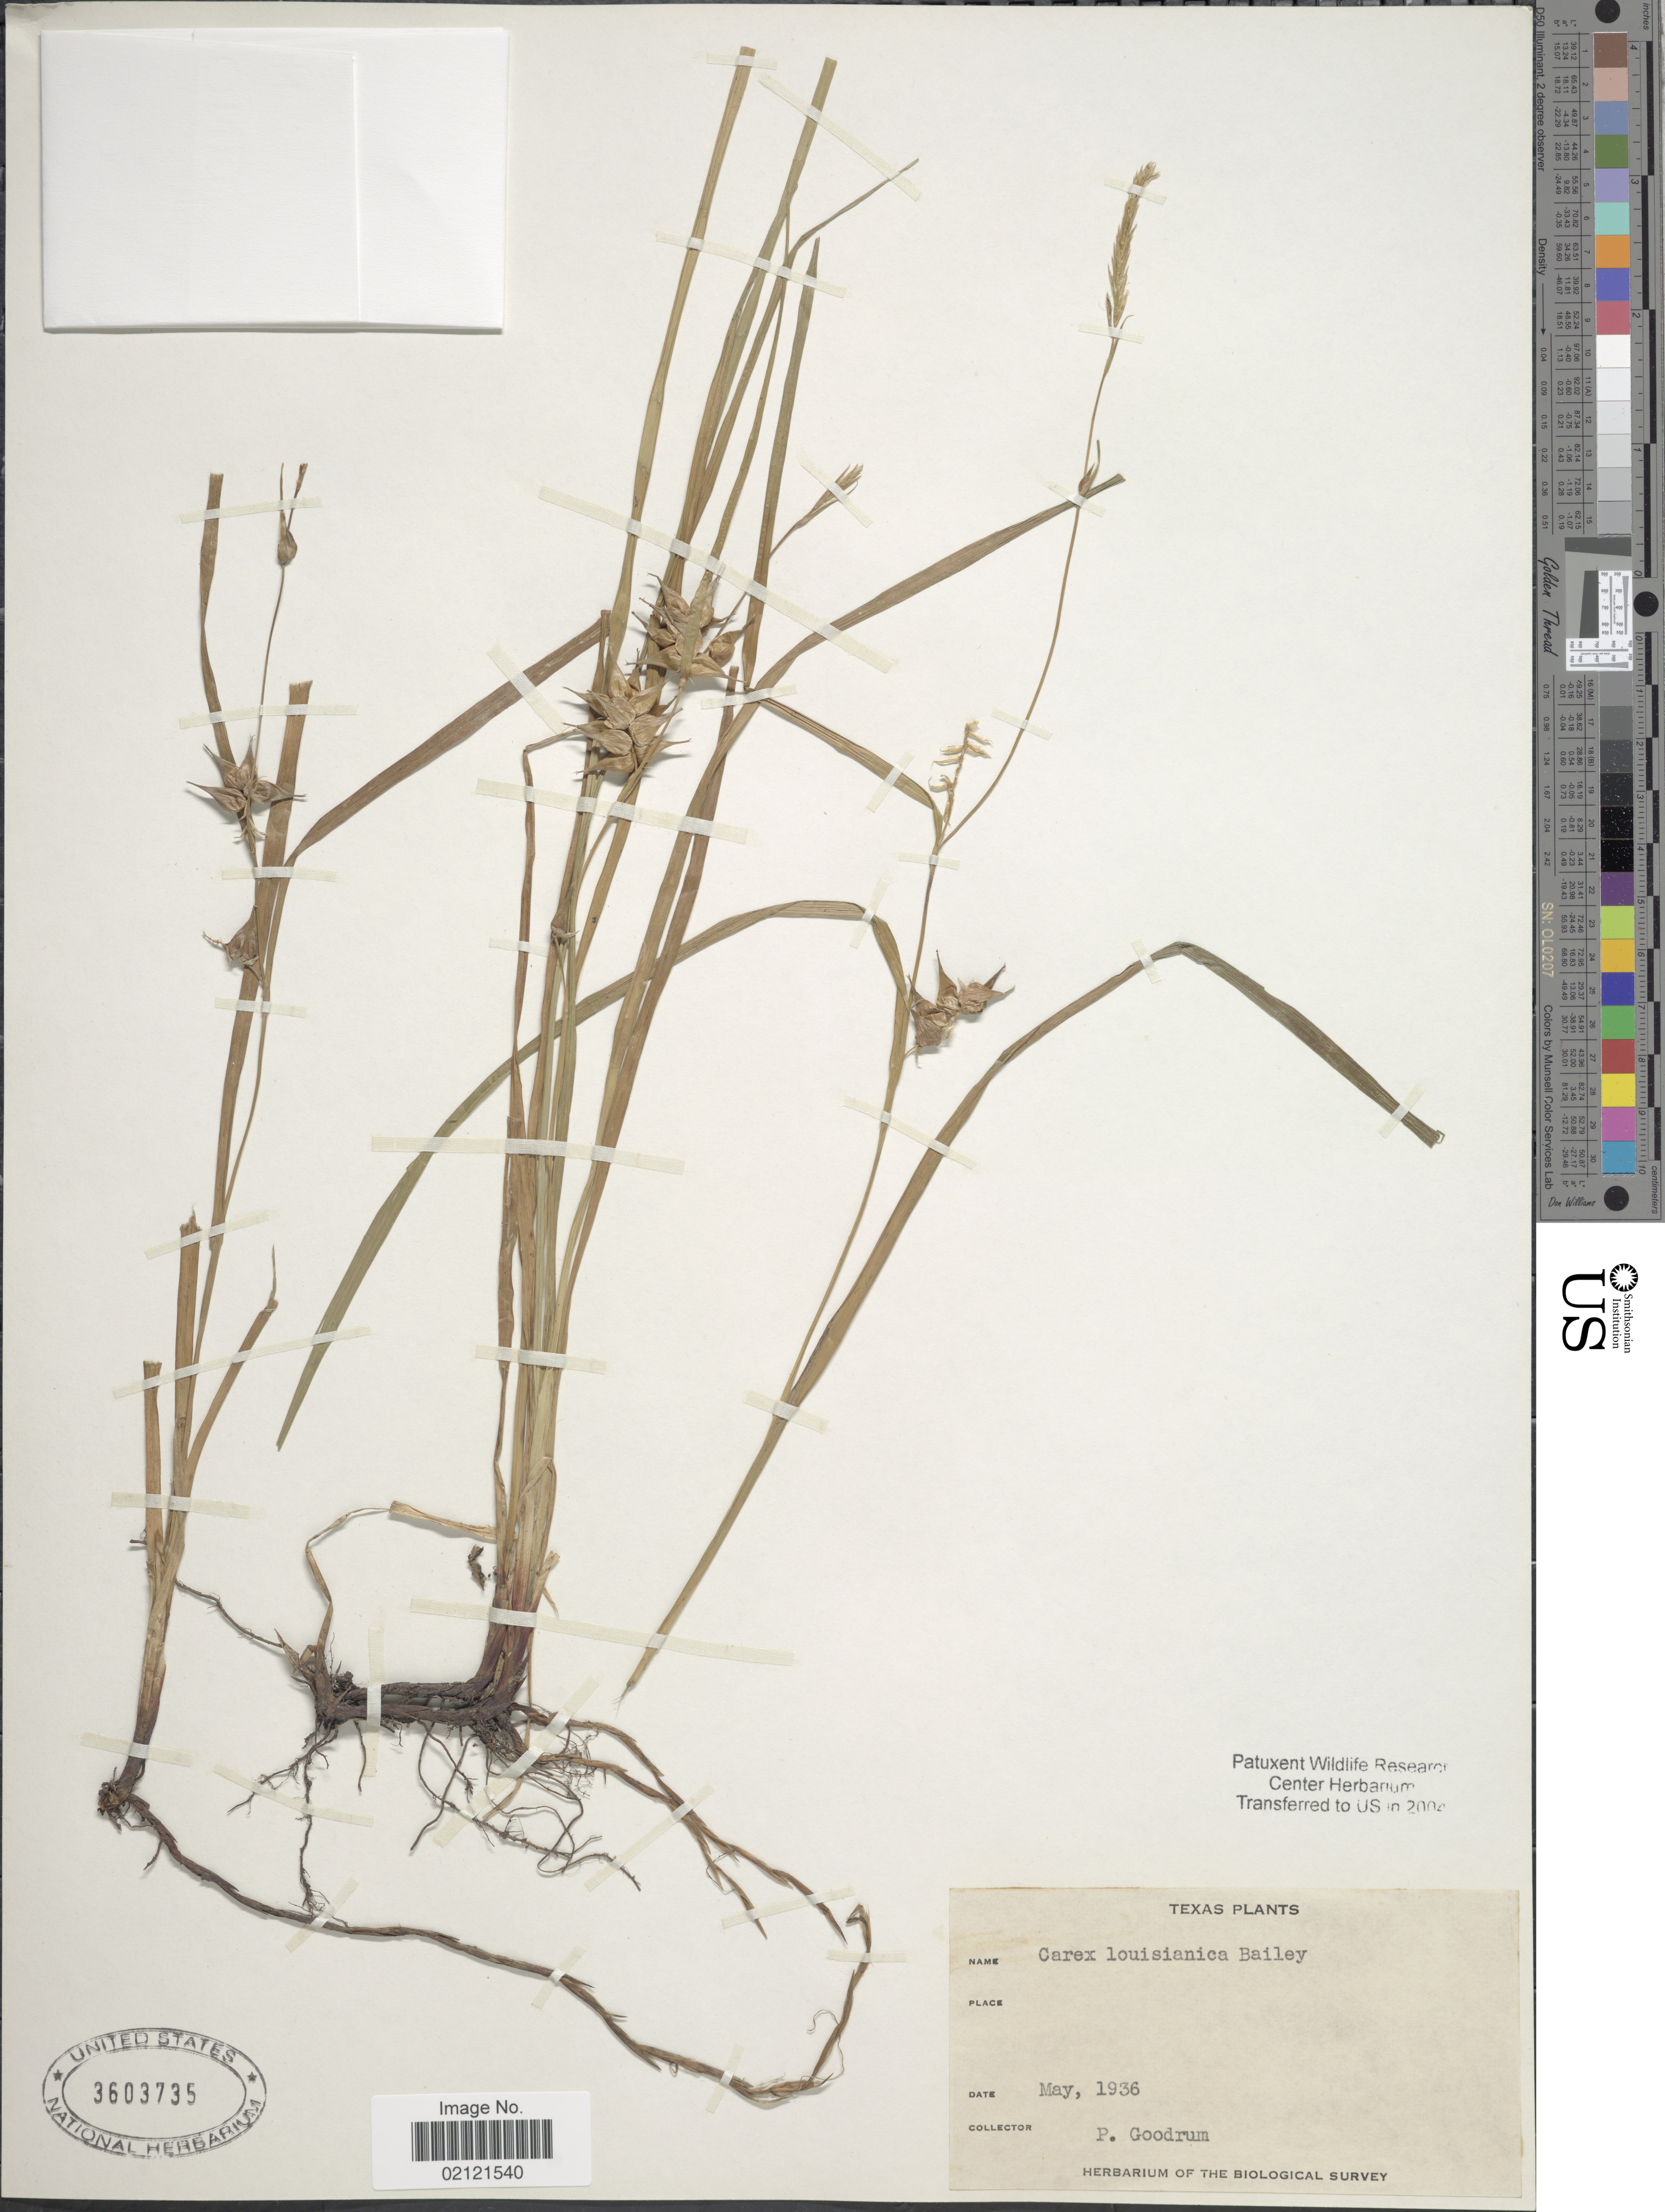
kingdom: Plantae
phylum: Tracheophyta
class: Liliopsida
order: Poales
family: Cyperaceae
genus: Carex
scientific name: Carex louisianica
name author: L.H. Bailey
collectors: P. Goodrum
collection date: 1936-05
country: United States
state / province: Texas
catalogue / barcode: US 3603735